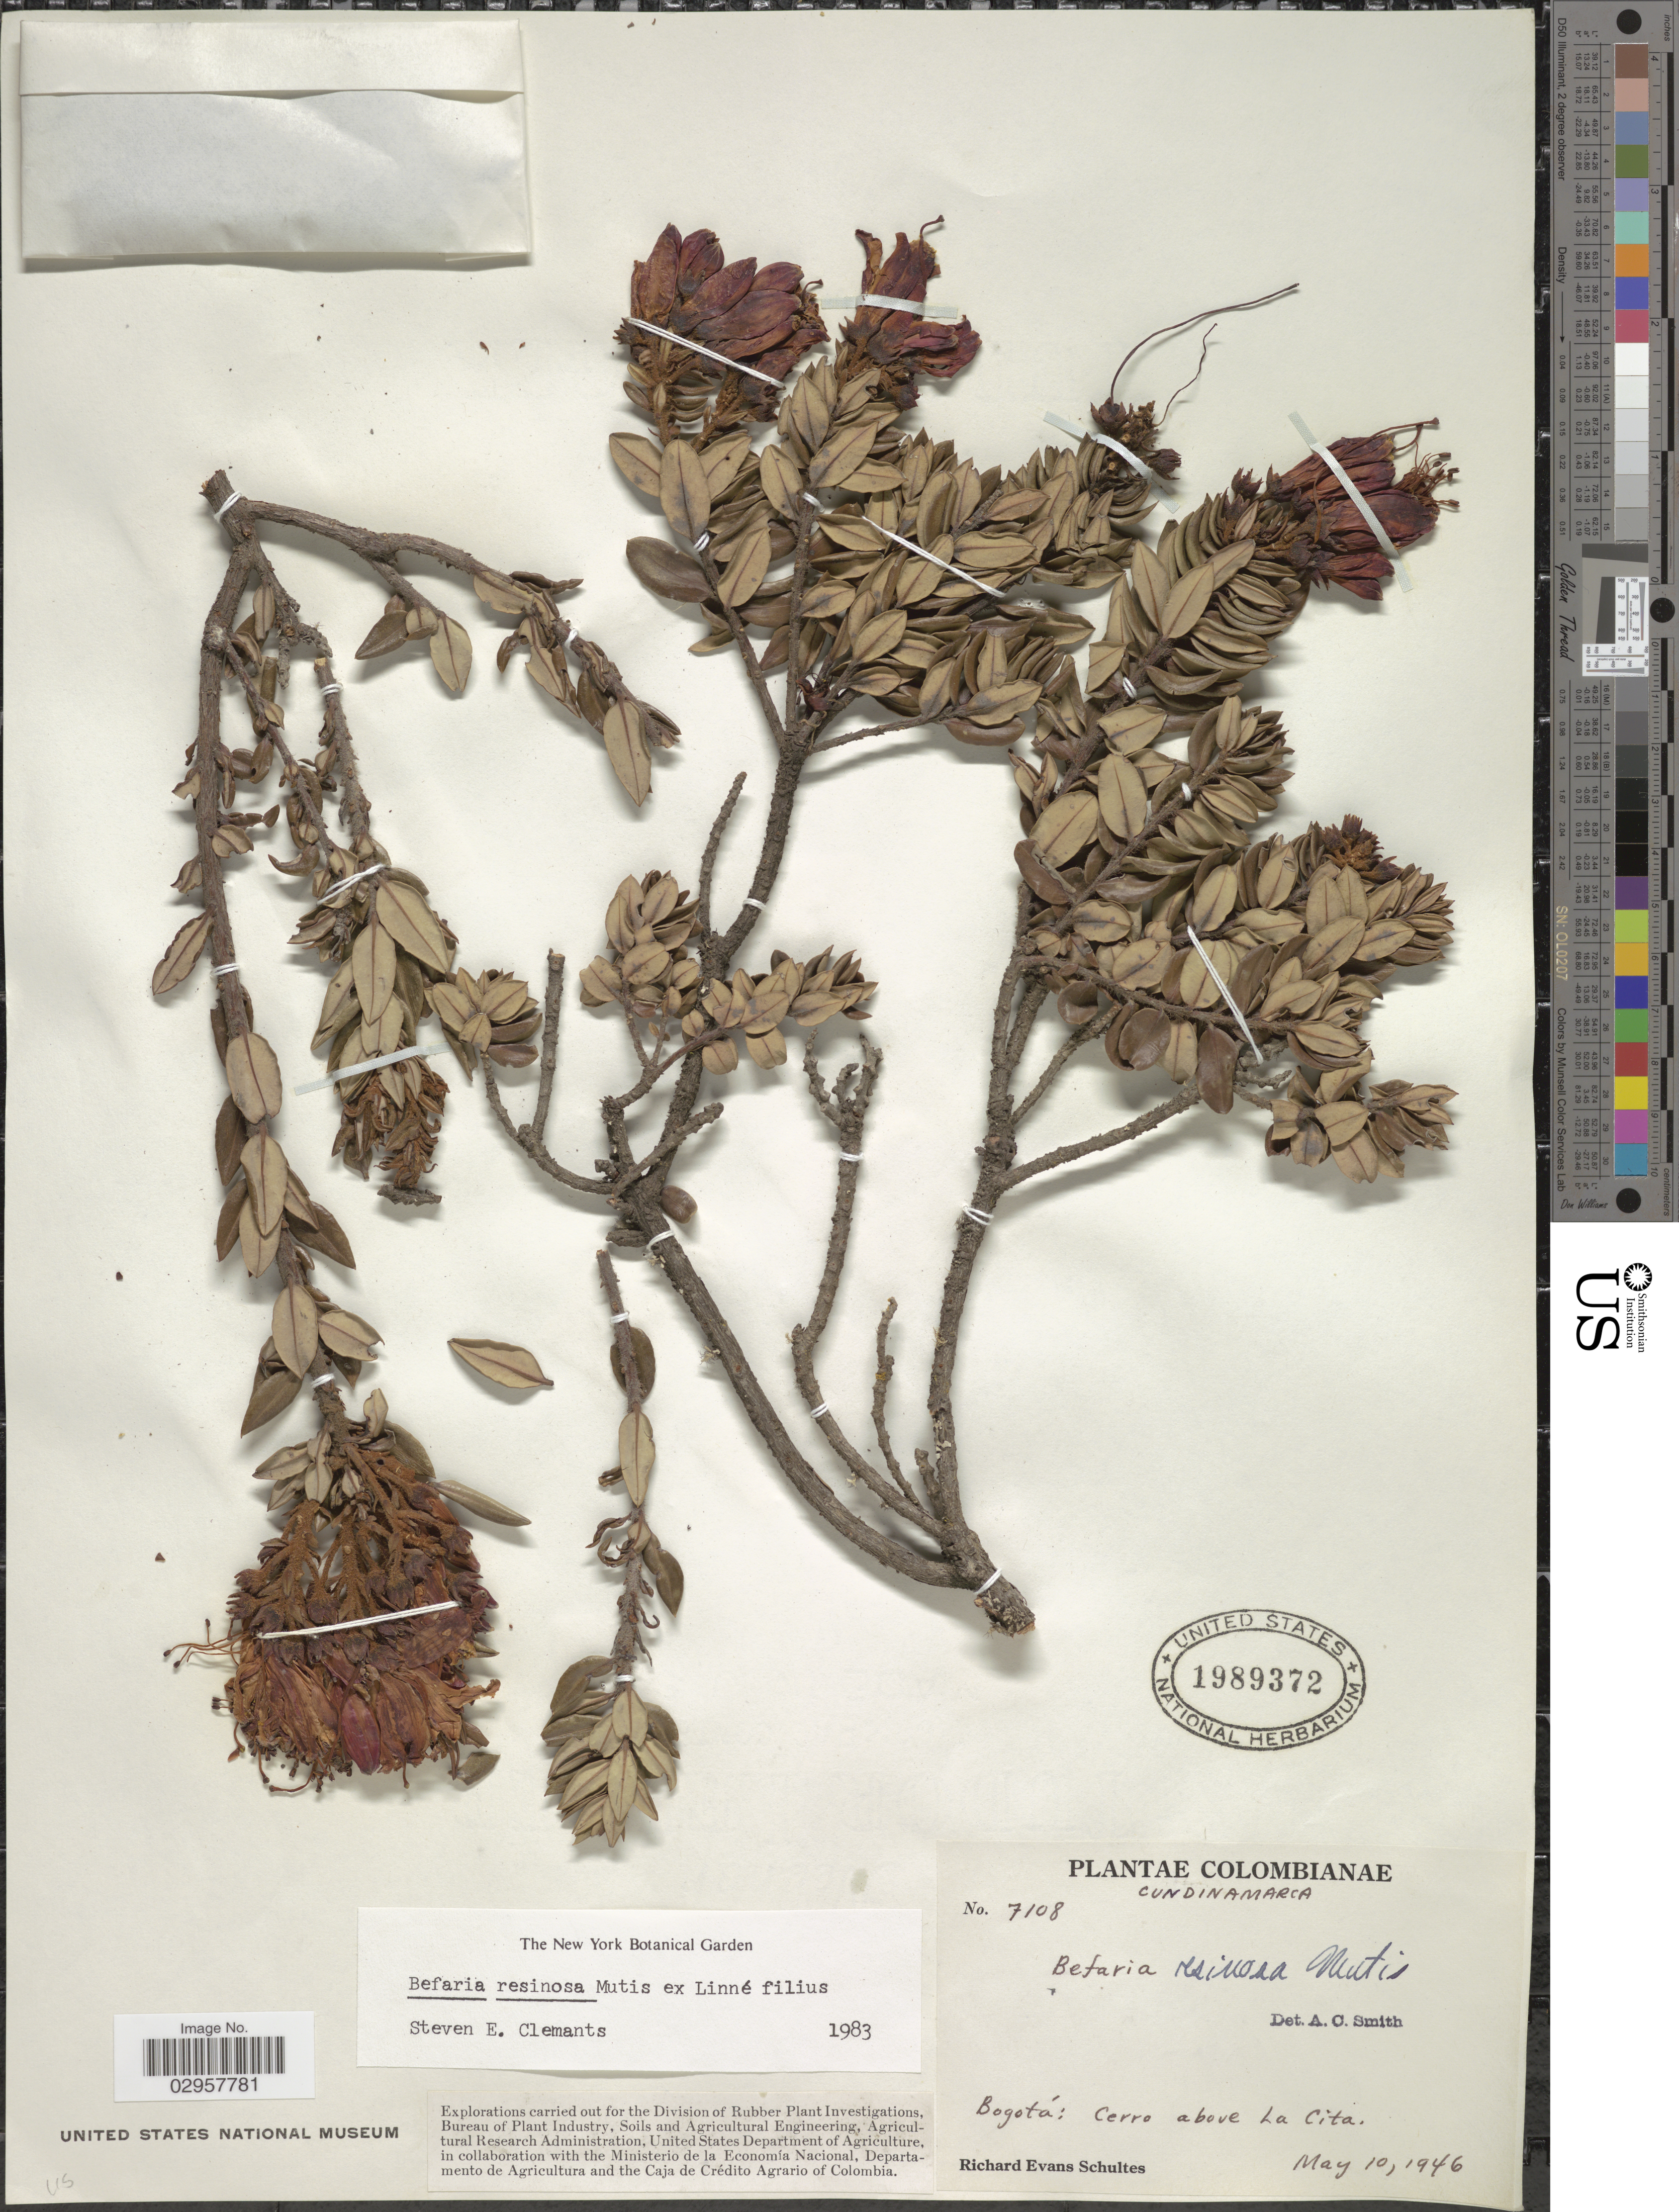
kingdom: Plantae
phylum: Tracheophyta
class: Magnoliopsida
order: Ericales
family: Ericaceae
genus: Befaria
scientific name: Befaria resinosa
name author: Mutis ex L. f.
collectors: R. E. Schultes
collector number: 7108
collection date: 1946-05-10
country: Colombia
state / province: Bogota D.C.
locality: Bogotá: Cerro above La Cita.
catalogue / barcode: US 1989372